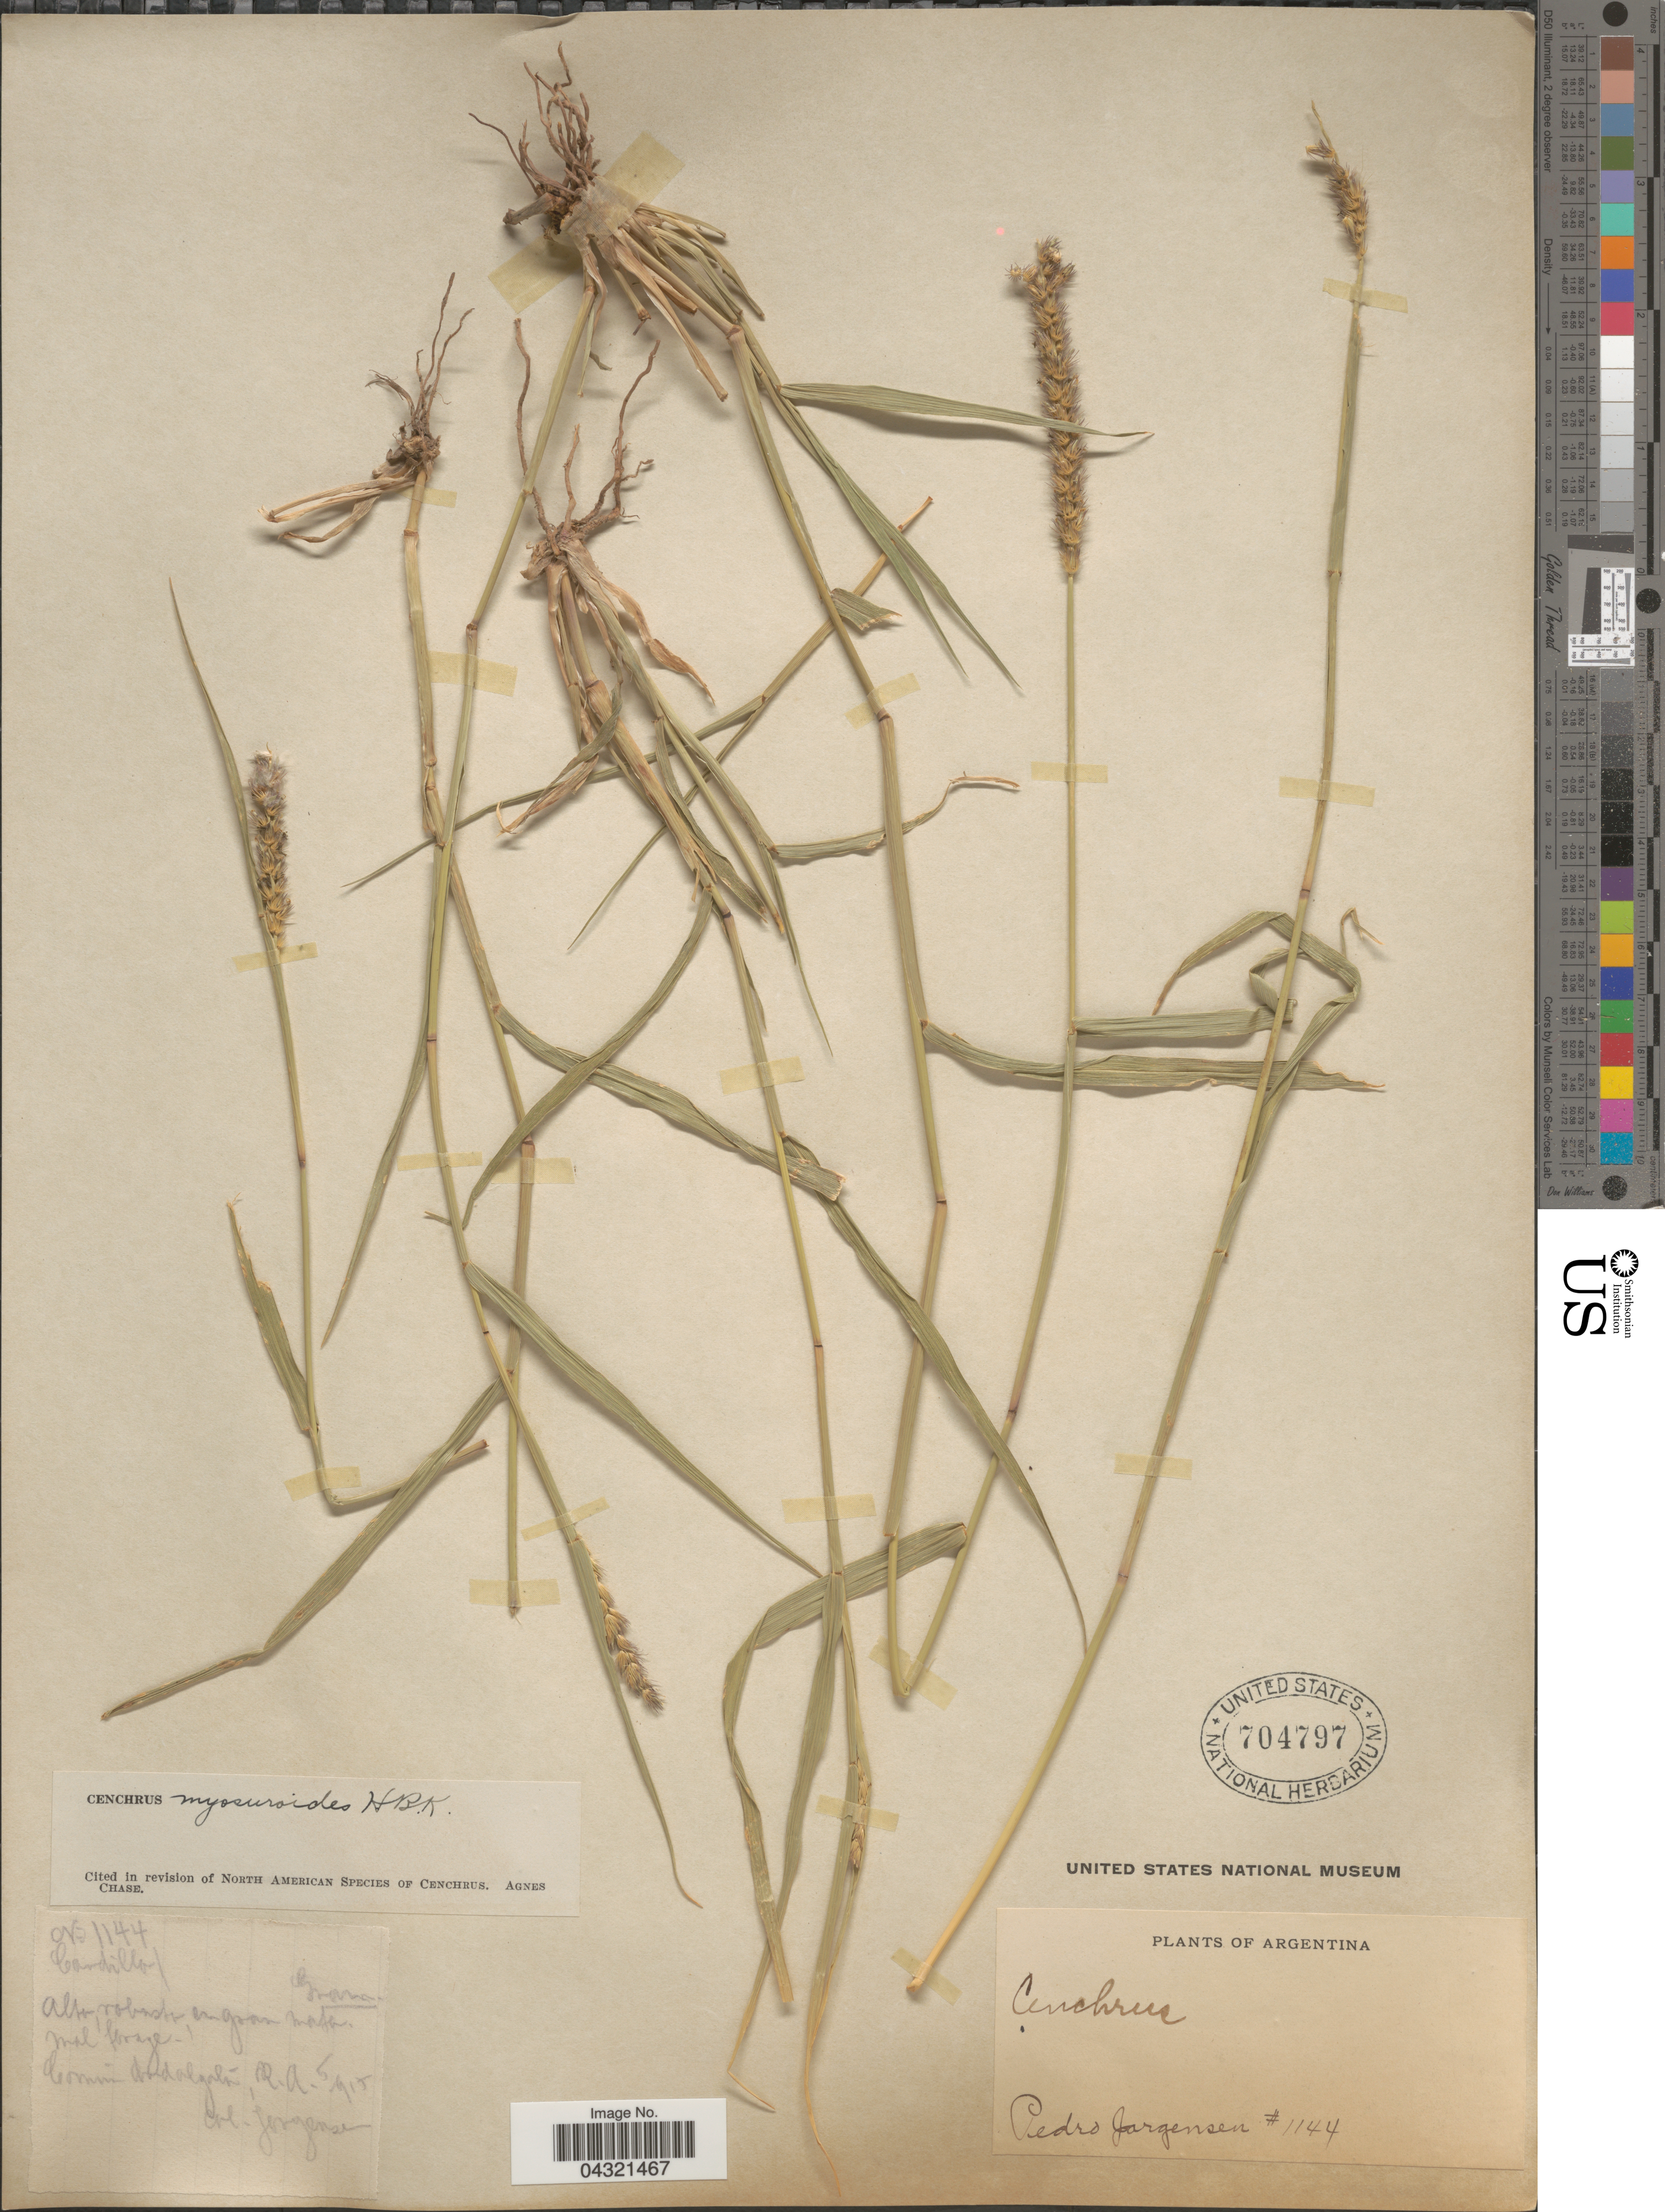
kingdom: Plantae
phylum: Tracheophyta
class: Liliopsida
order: Poales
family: Poaceae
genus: Cenchrus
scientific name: Cenchrus myosuroides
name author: Kunth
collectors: P. Jörgensen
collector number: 1144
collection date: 1915-05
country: Argentina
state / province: Catamarca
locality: Común. Andalgalá.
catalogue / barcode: US 704797